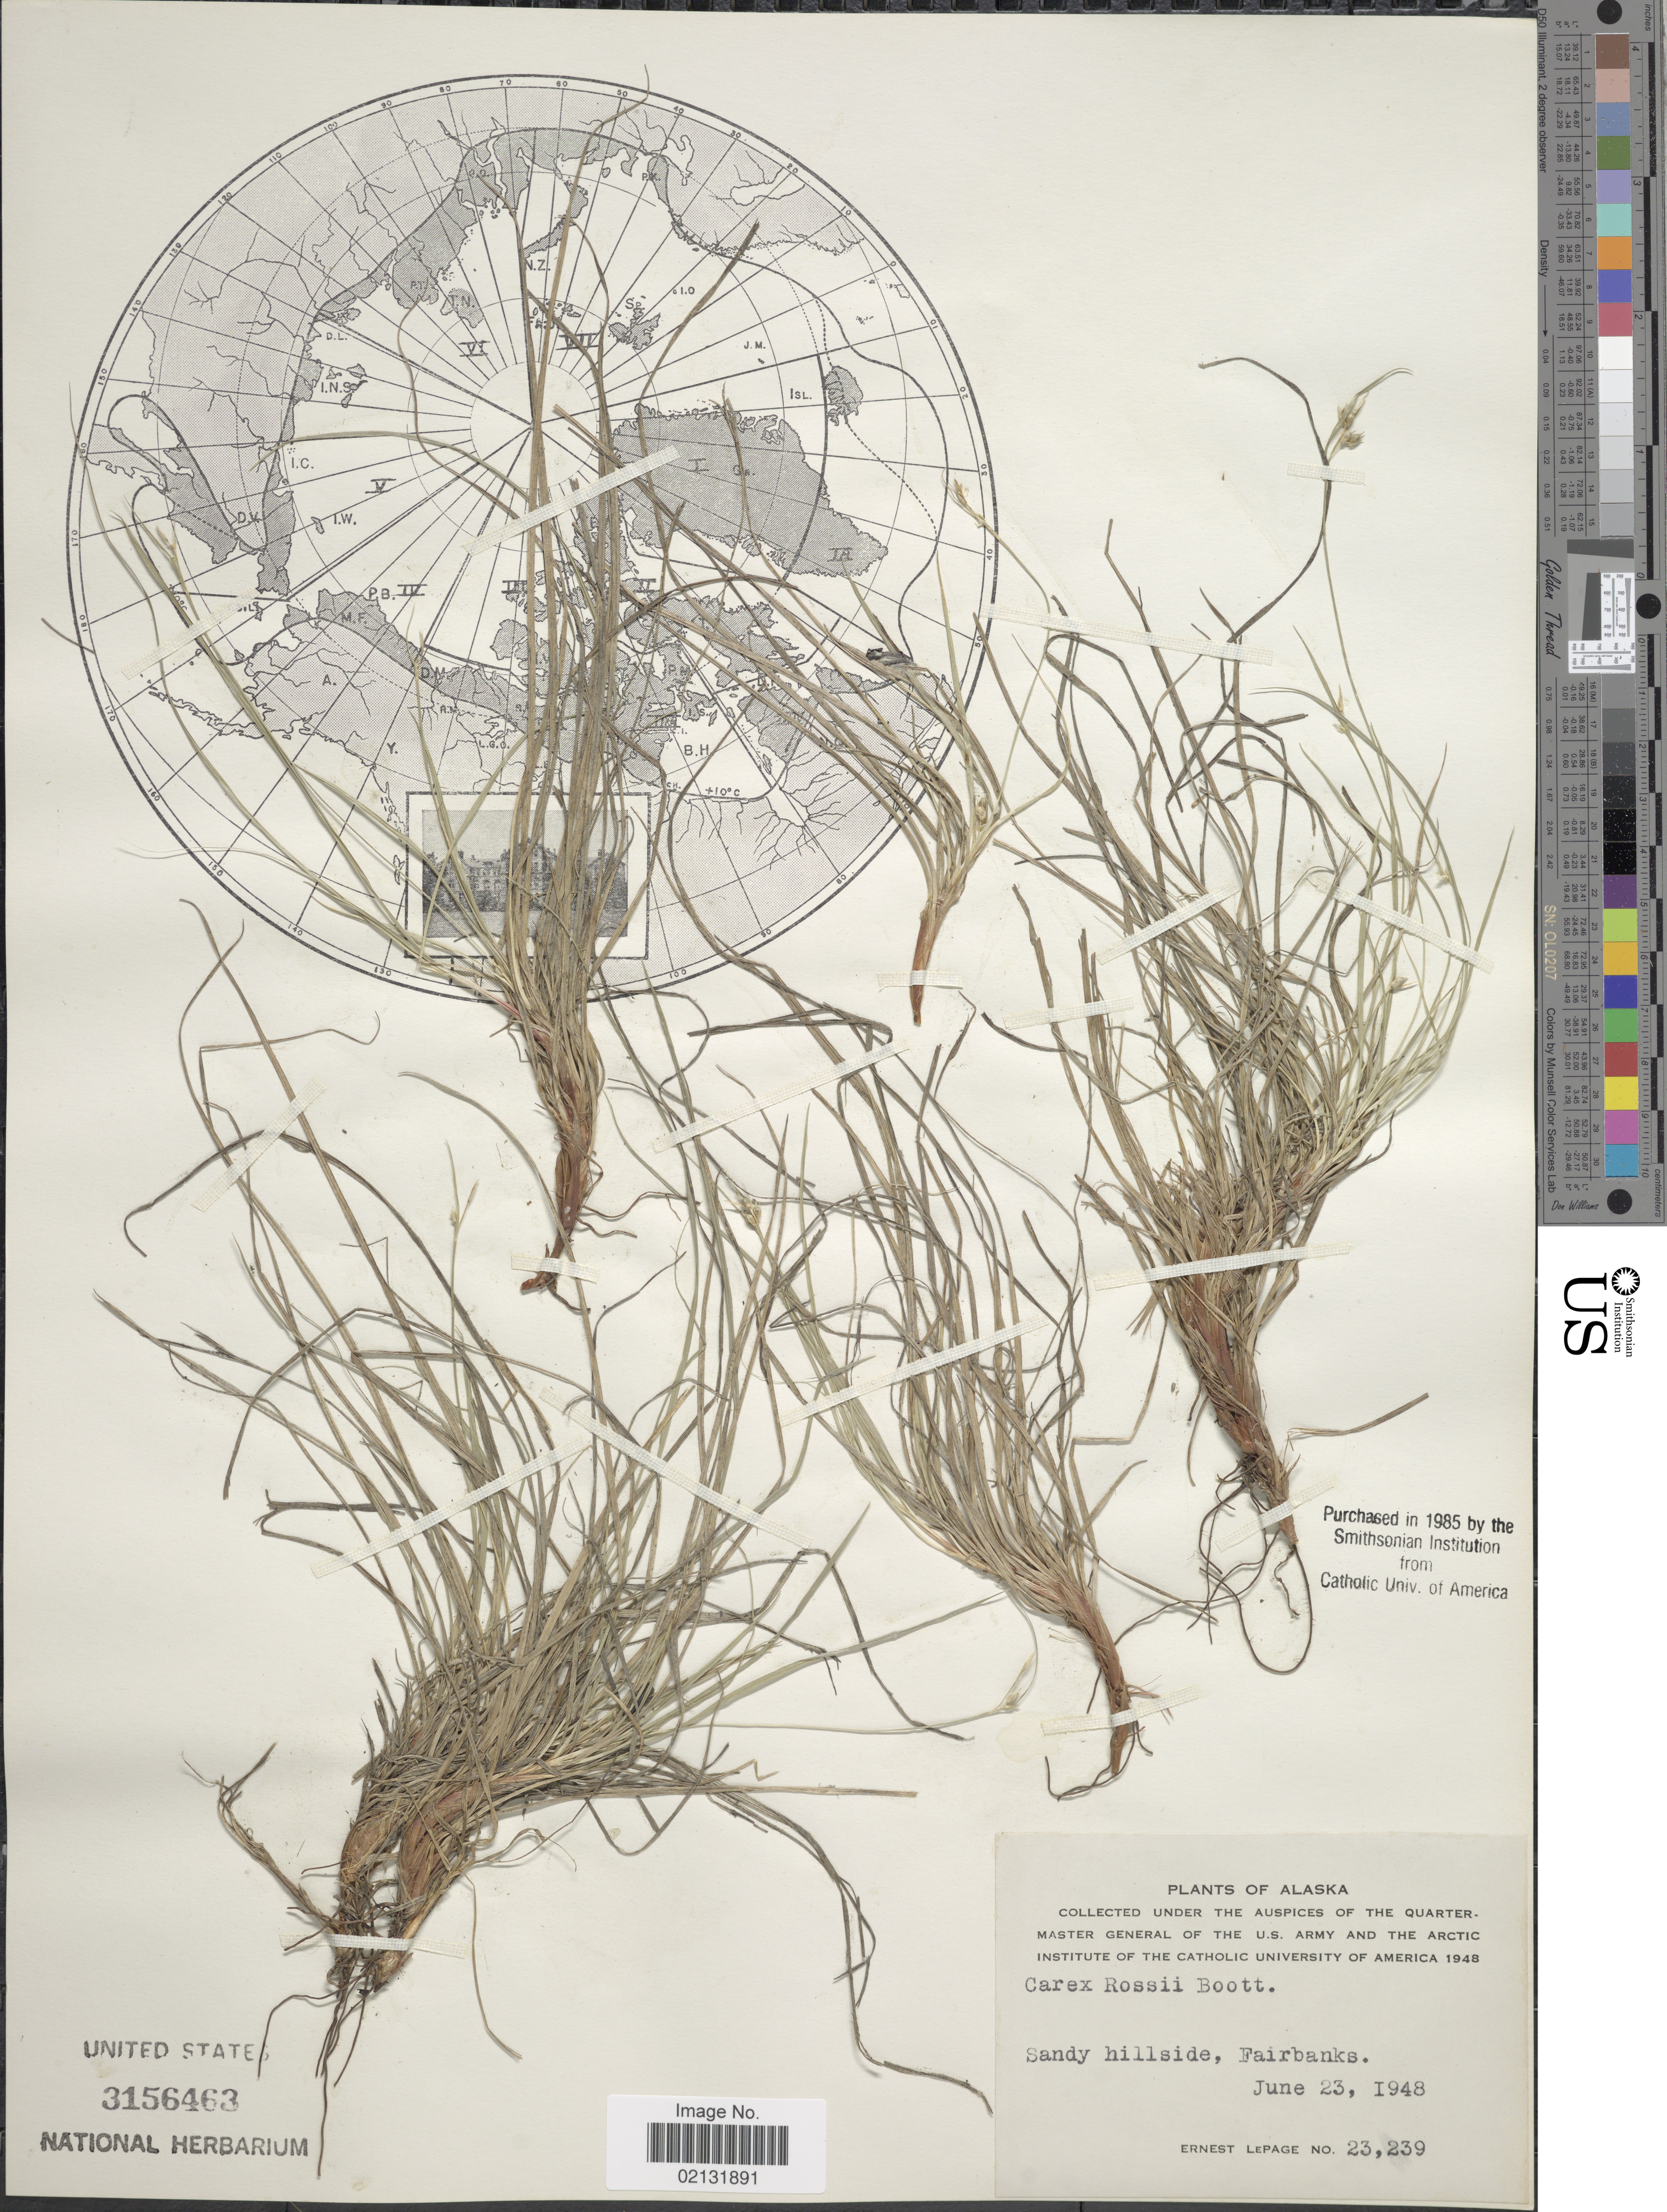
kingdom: Plantae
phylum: Tracheophyta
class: Liliopsida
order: Poales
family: Cyperaceae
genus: Carex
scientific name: Carex rossii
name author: Boott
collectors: E. Lepage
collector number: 23239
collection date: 1948-06-23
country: United States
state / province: Alaska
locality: Sandy hillside, Fairbanks.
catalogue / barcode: US 3156463